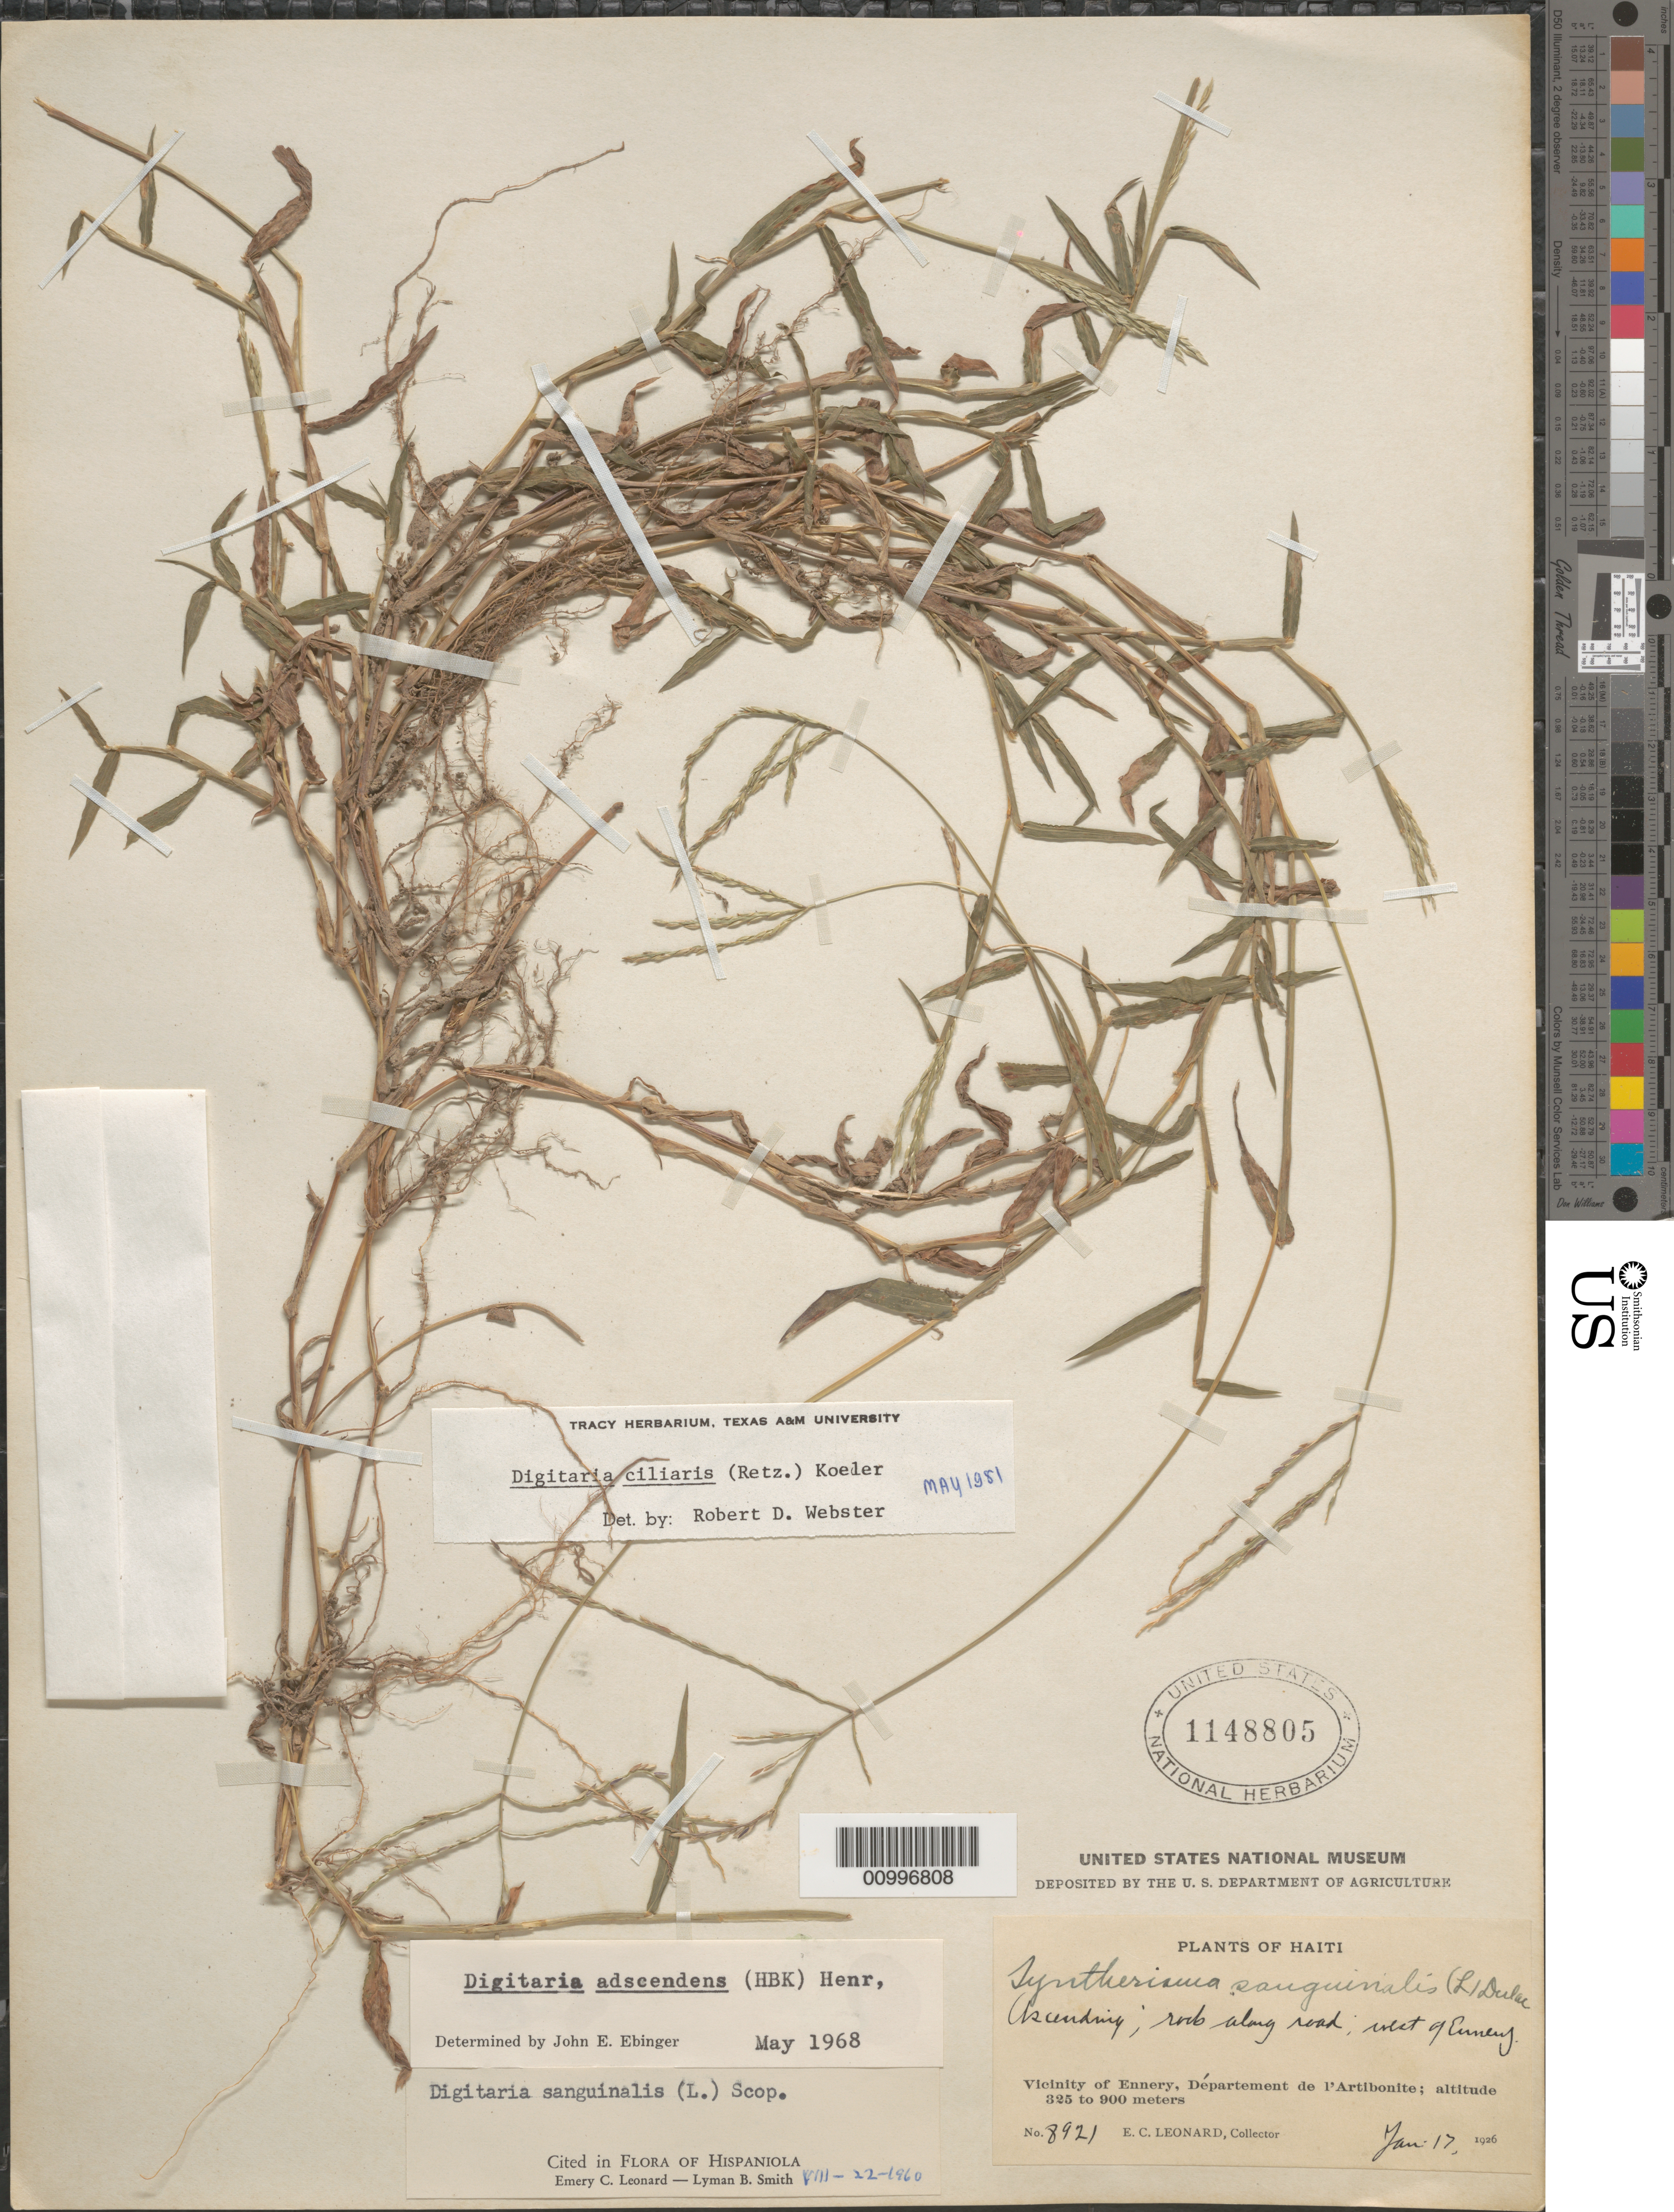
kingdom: Plantae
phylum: Tracheophyta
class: Liliopsida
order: Poales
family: Poaceae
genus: Digitaria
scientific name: Digitaria ciliaris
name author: (Retz.) Koeler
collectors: E. C. Leonard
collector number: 8921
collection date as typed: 17 Jan 1926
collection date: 1926-01-17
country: Haiti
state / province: Artibonite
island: Hispaniola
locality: Vicinity of Ennery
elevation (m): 325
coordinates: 0 N, 0 E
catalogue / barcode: US 1148805